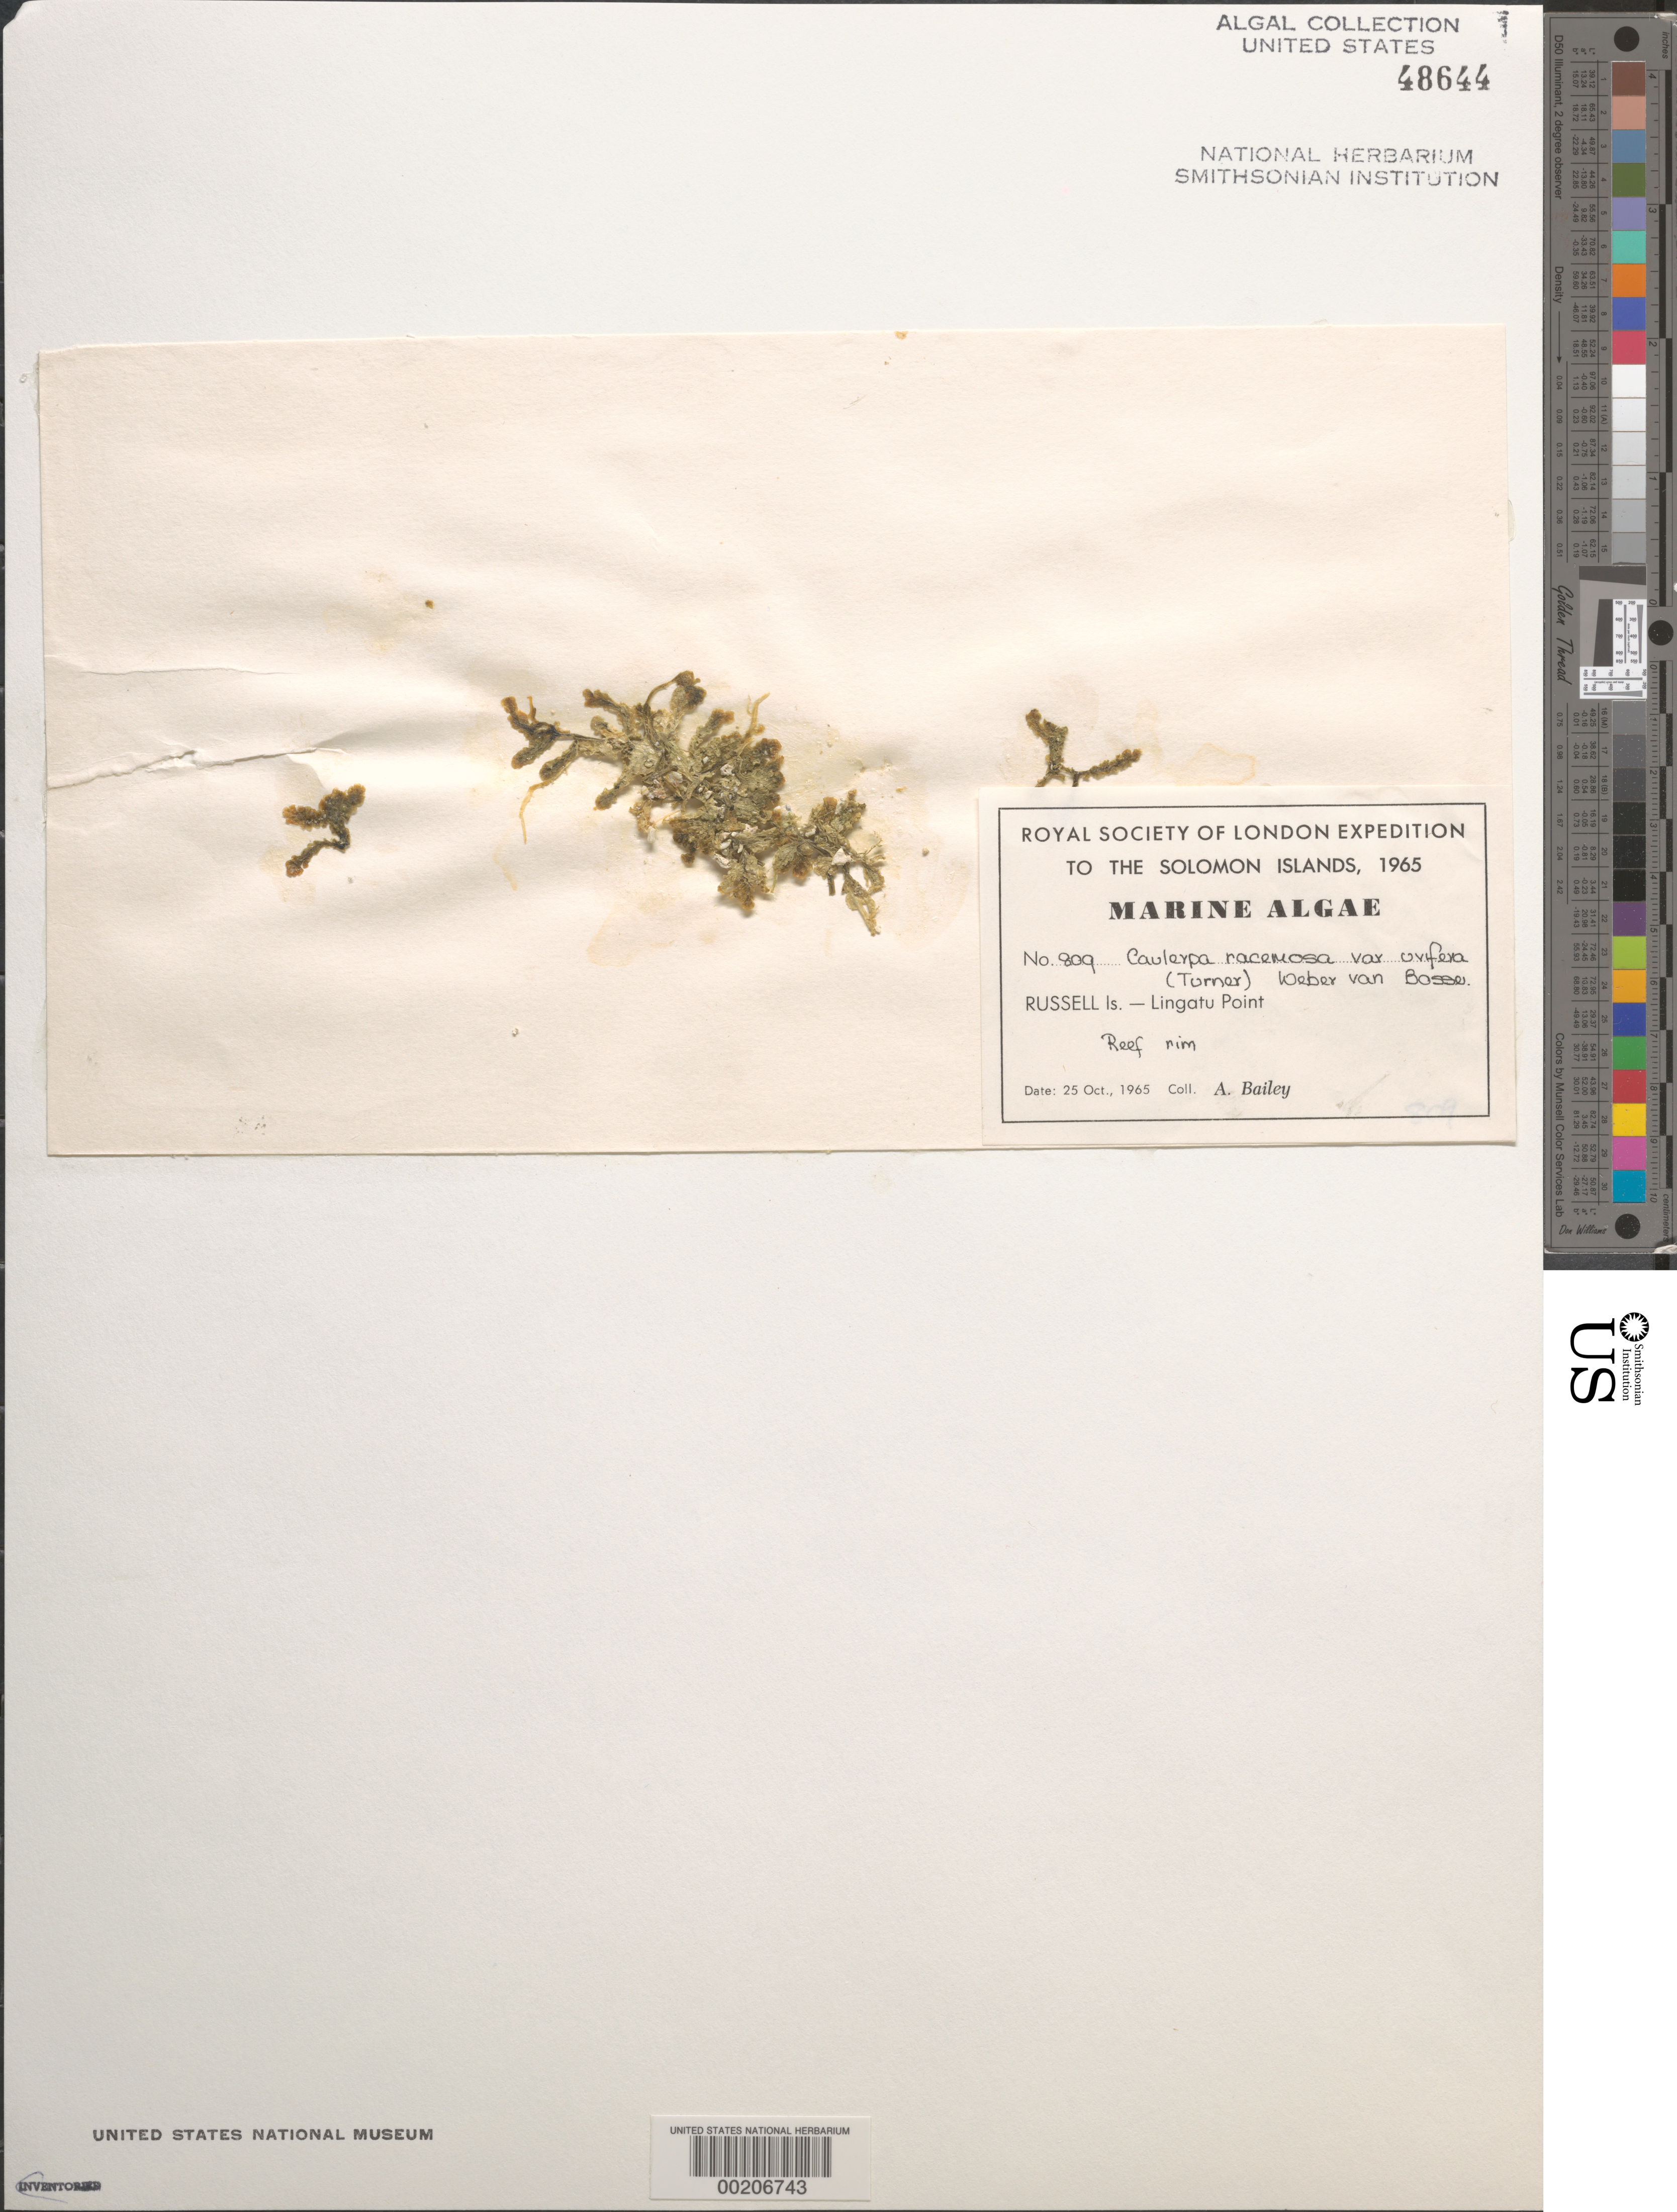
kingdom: Plantae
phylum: Chlorophyta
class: Ulvophyceae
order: Bryopsidales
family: Caulerpaceae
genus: Caulerpa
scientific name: Caulerpa racemosa var. uvifera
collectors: A. Bailey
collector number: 809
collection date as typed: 25 Oct 1965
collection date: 1965-10-25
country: Solomon Islands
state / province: Central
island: Mbanika [Banika]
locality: Lingatu Point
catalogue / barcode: US 48644